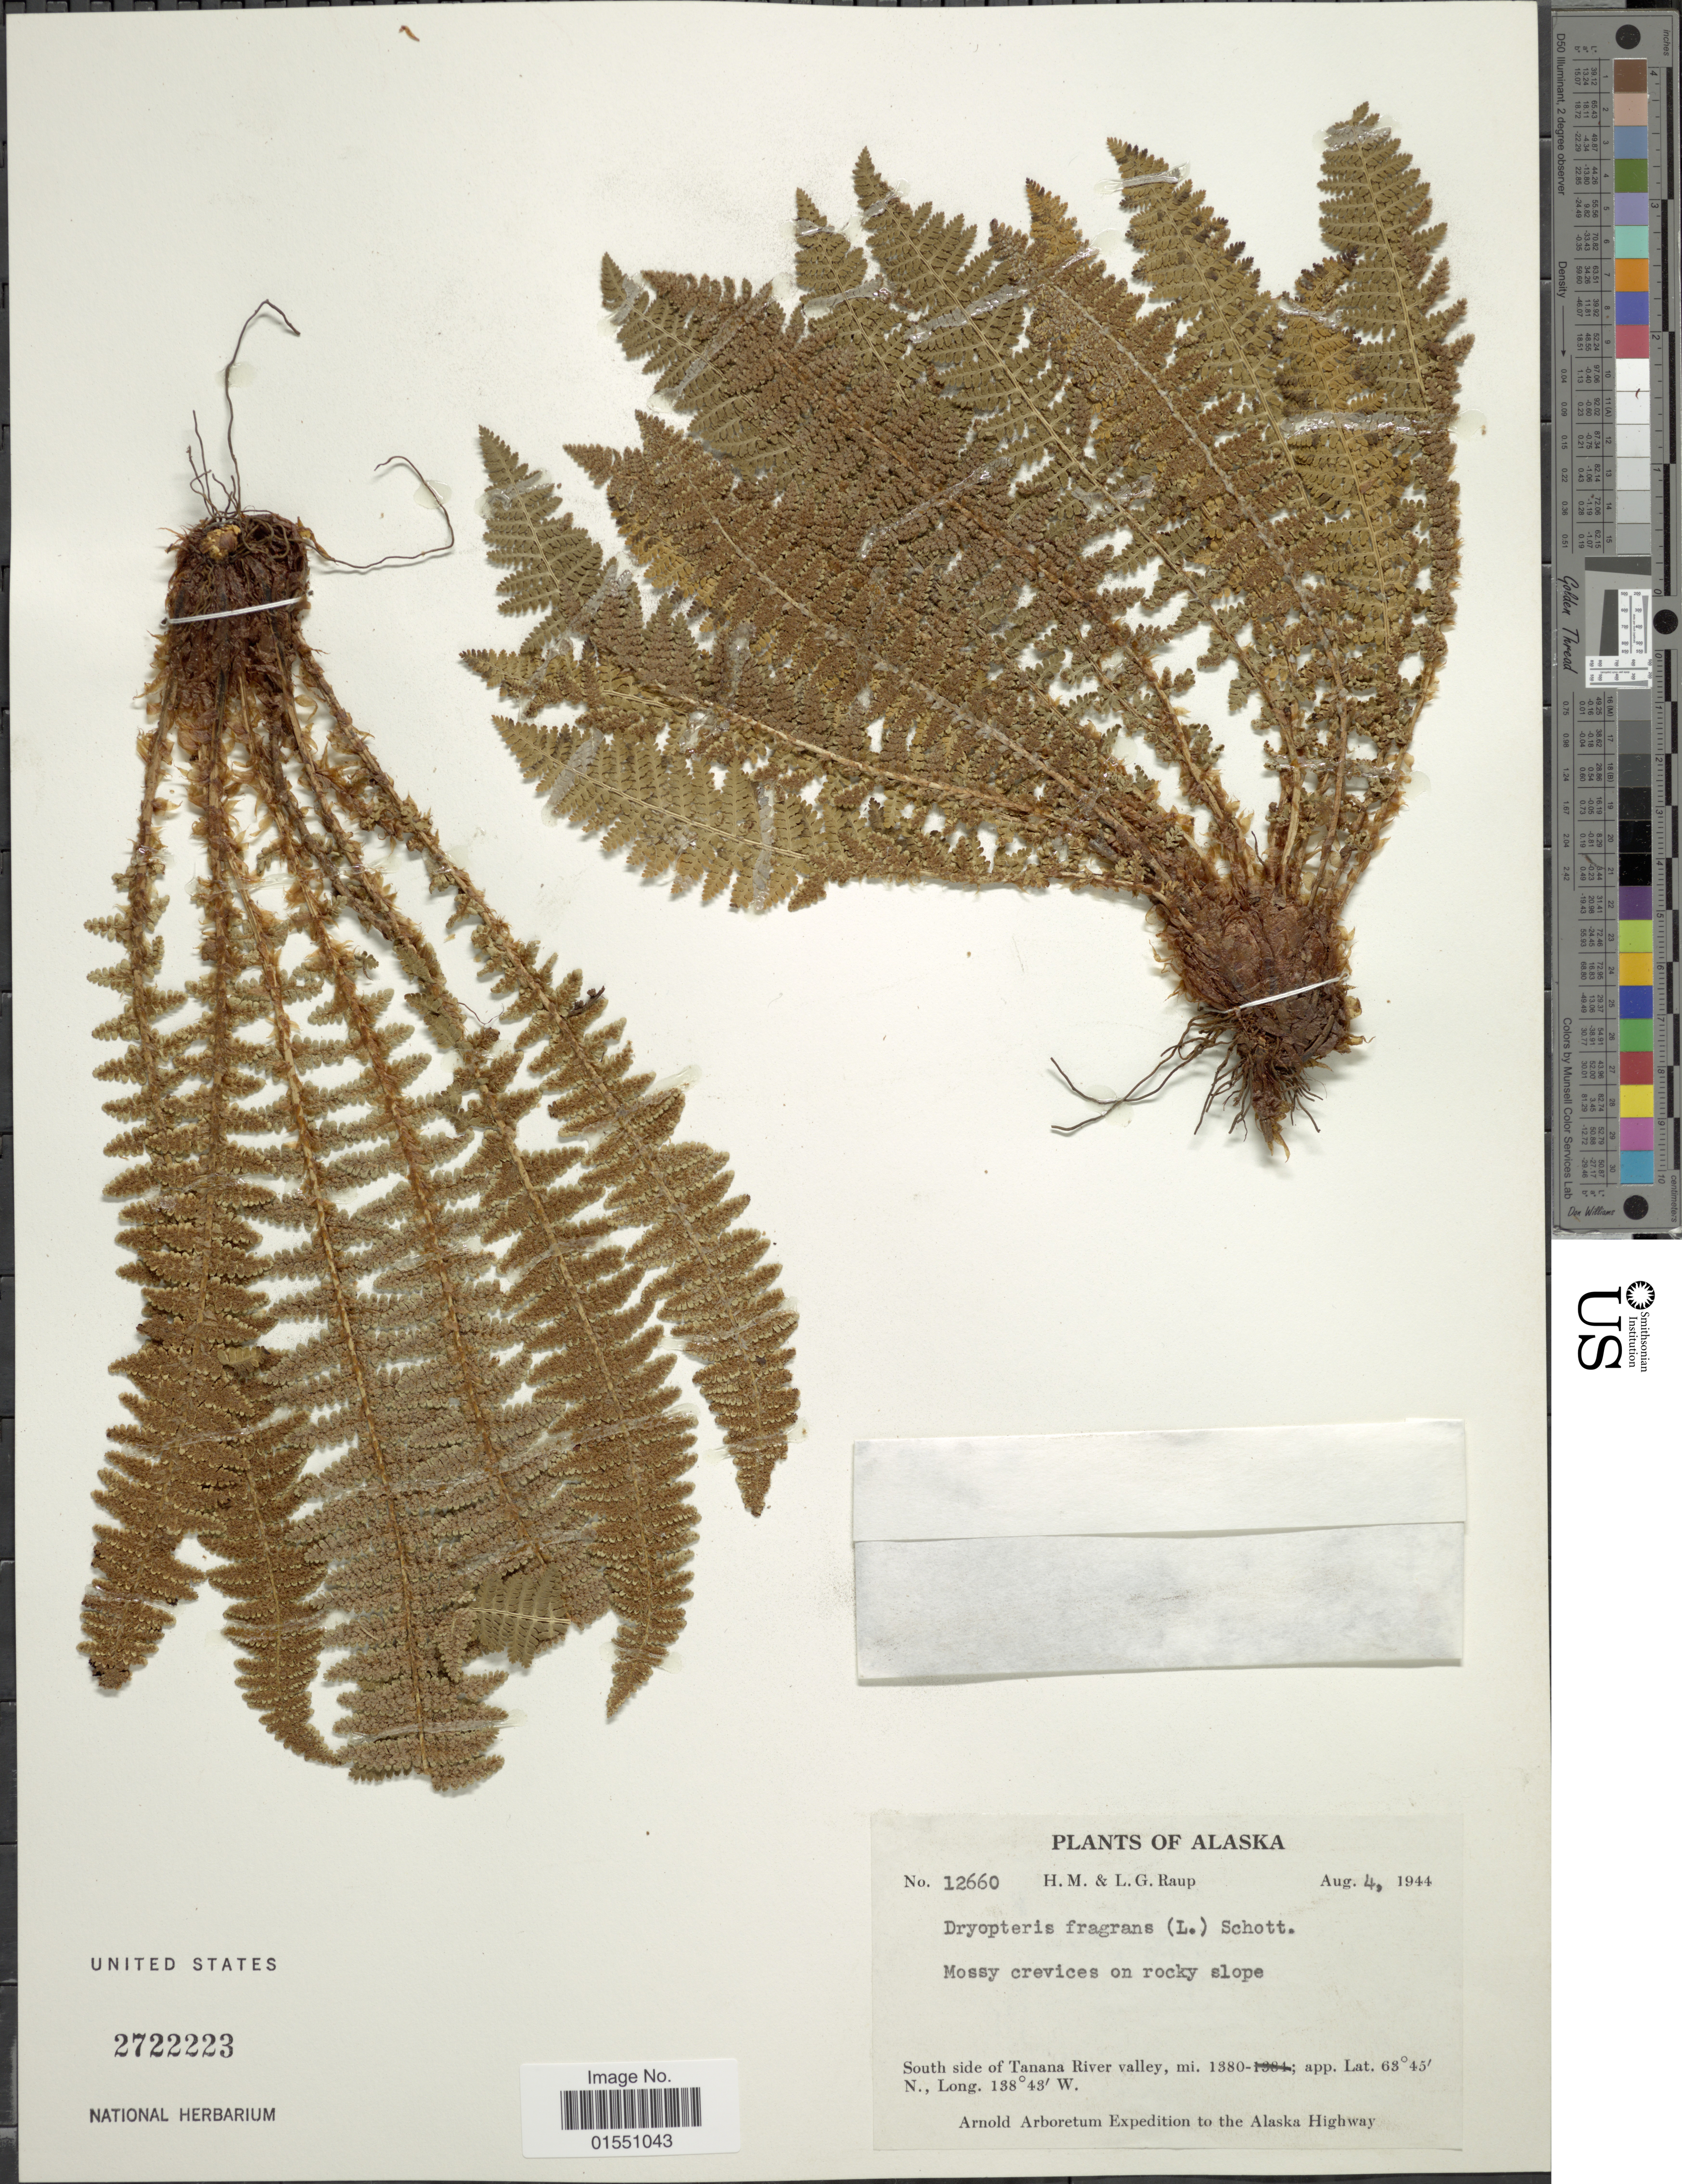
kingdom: Plantae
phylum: Tracheophyta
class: Polypodiopsida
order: Polypodiales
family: Dryopteridaceae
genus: Dryopteris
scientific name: Dryopteris fragrans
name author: (L.) Schott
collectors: H. Raup & L. Raup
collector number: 12660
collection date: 1944-08-04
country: United States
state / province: Alaska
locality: South side of Tanana River valley, mi. 1380. Alaska Highway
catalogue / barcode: US 2722223